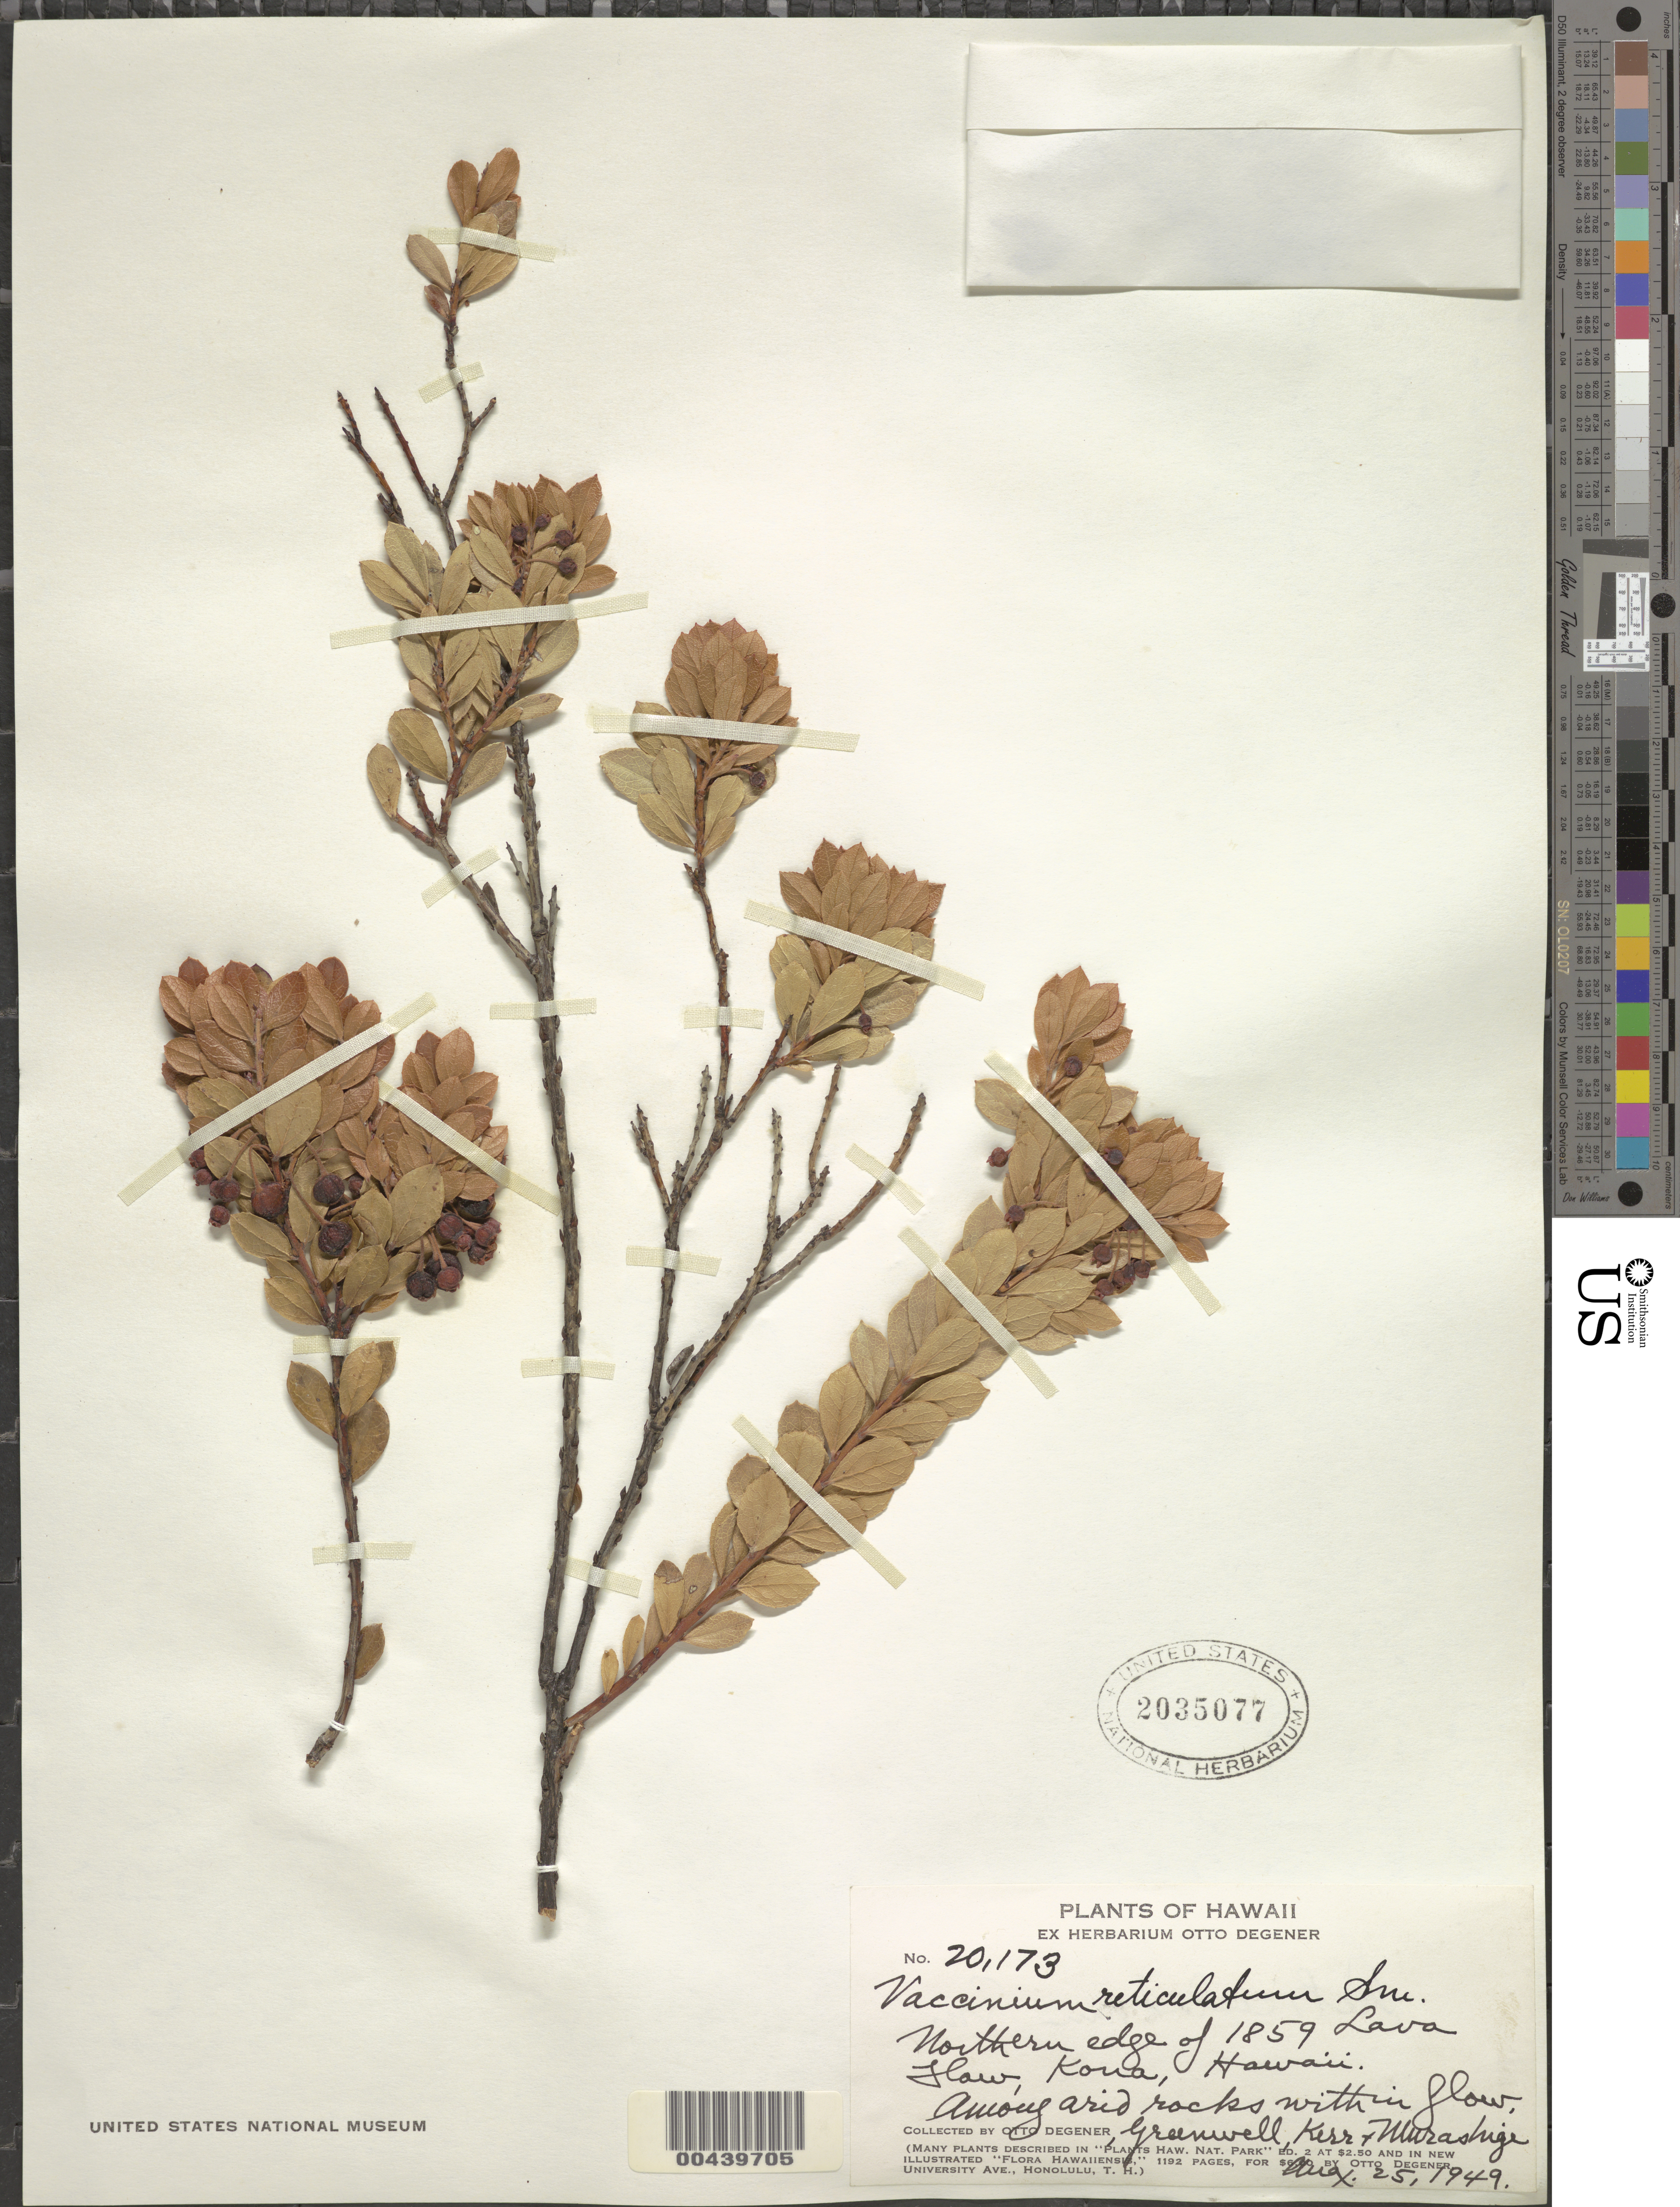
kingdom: Plantae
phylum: Tracheophyta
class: Magnoliopsida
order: Ericales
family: Ericaceae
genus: Vaccinium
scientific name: Vaccinium reticulatum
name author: Sm.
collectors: O. Degener, -. Greenwell, Kerr, -- & T. Murashige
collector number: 20173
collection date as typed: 25 Aug 1949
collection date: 1949-08-25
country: United States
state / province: Hawaii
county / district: Hawaii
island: Hawaii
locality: N edge of 1859 Lava Flow, Kona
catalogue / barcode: US 2035077